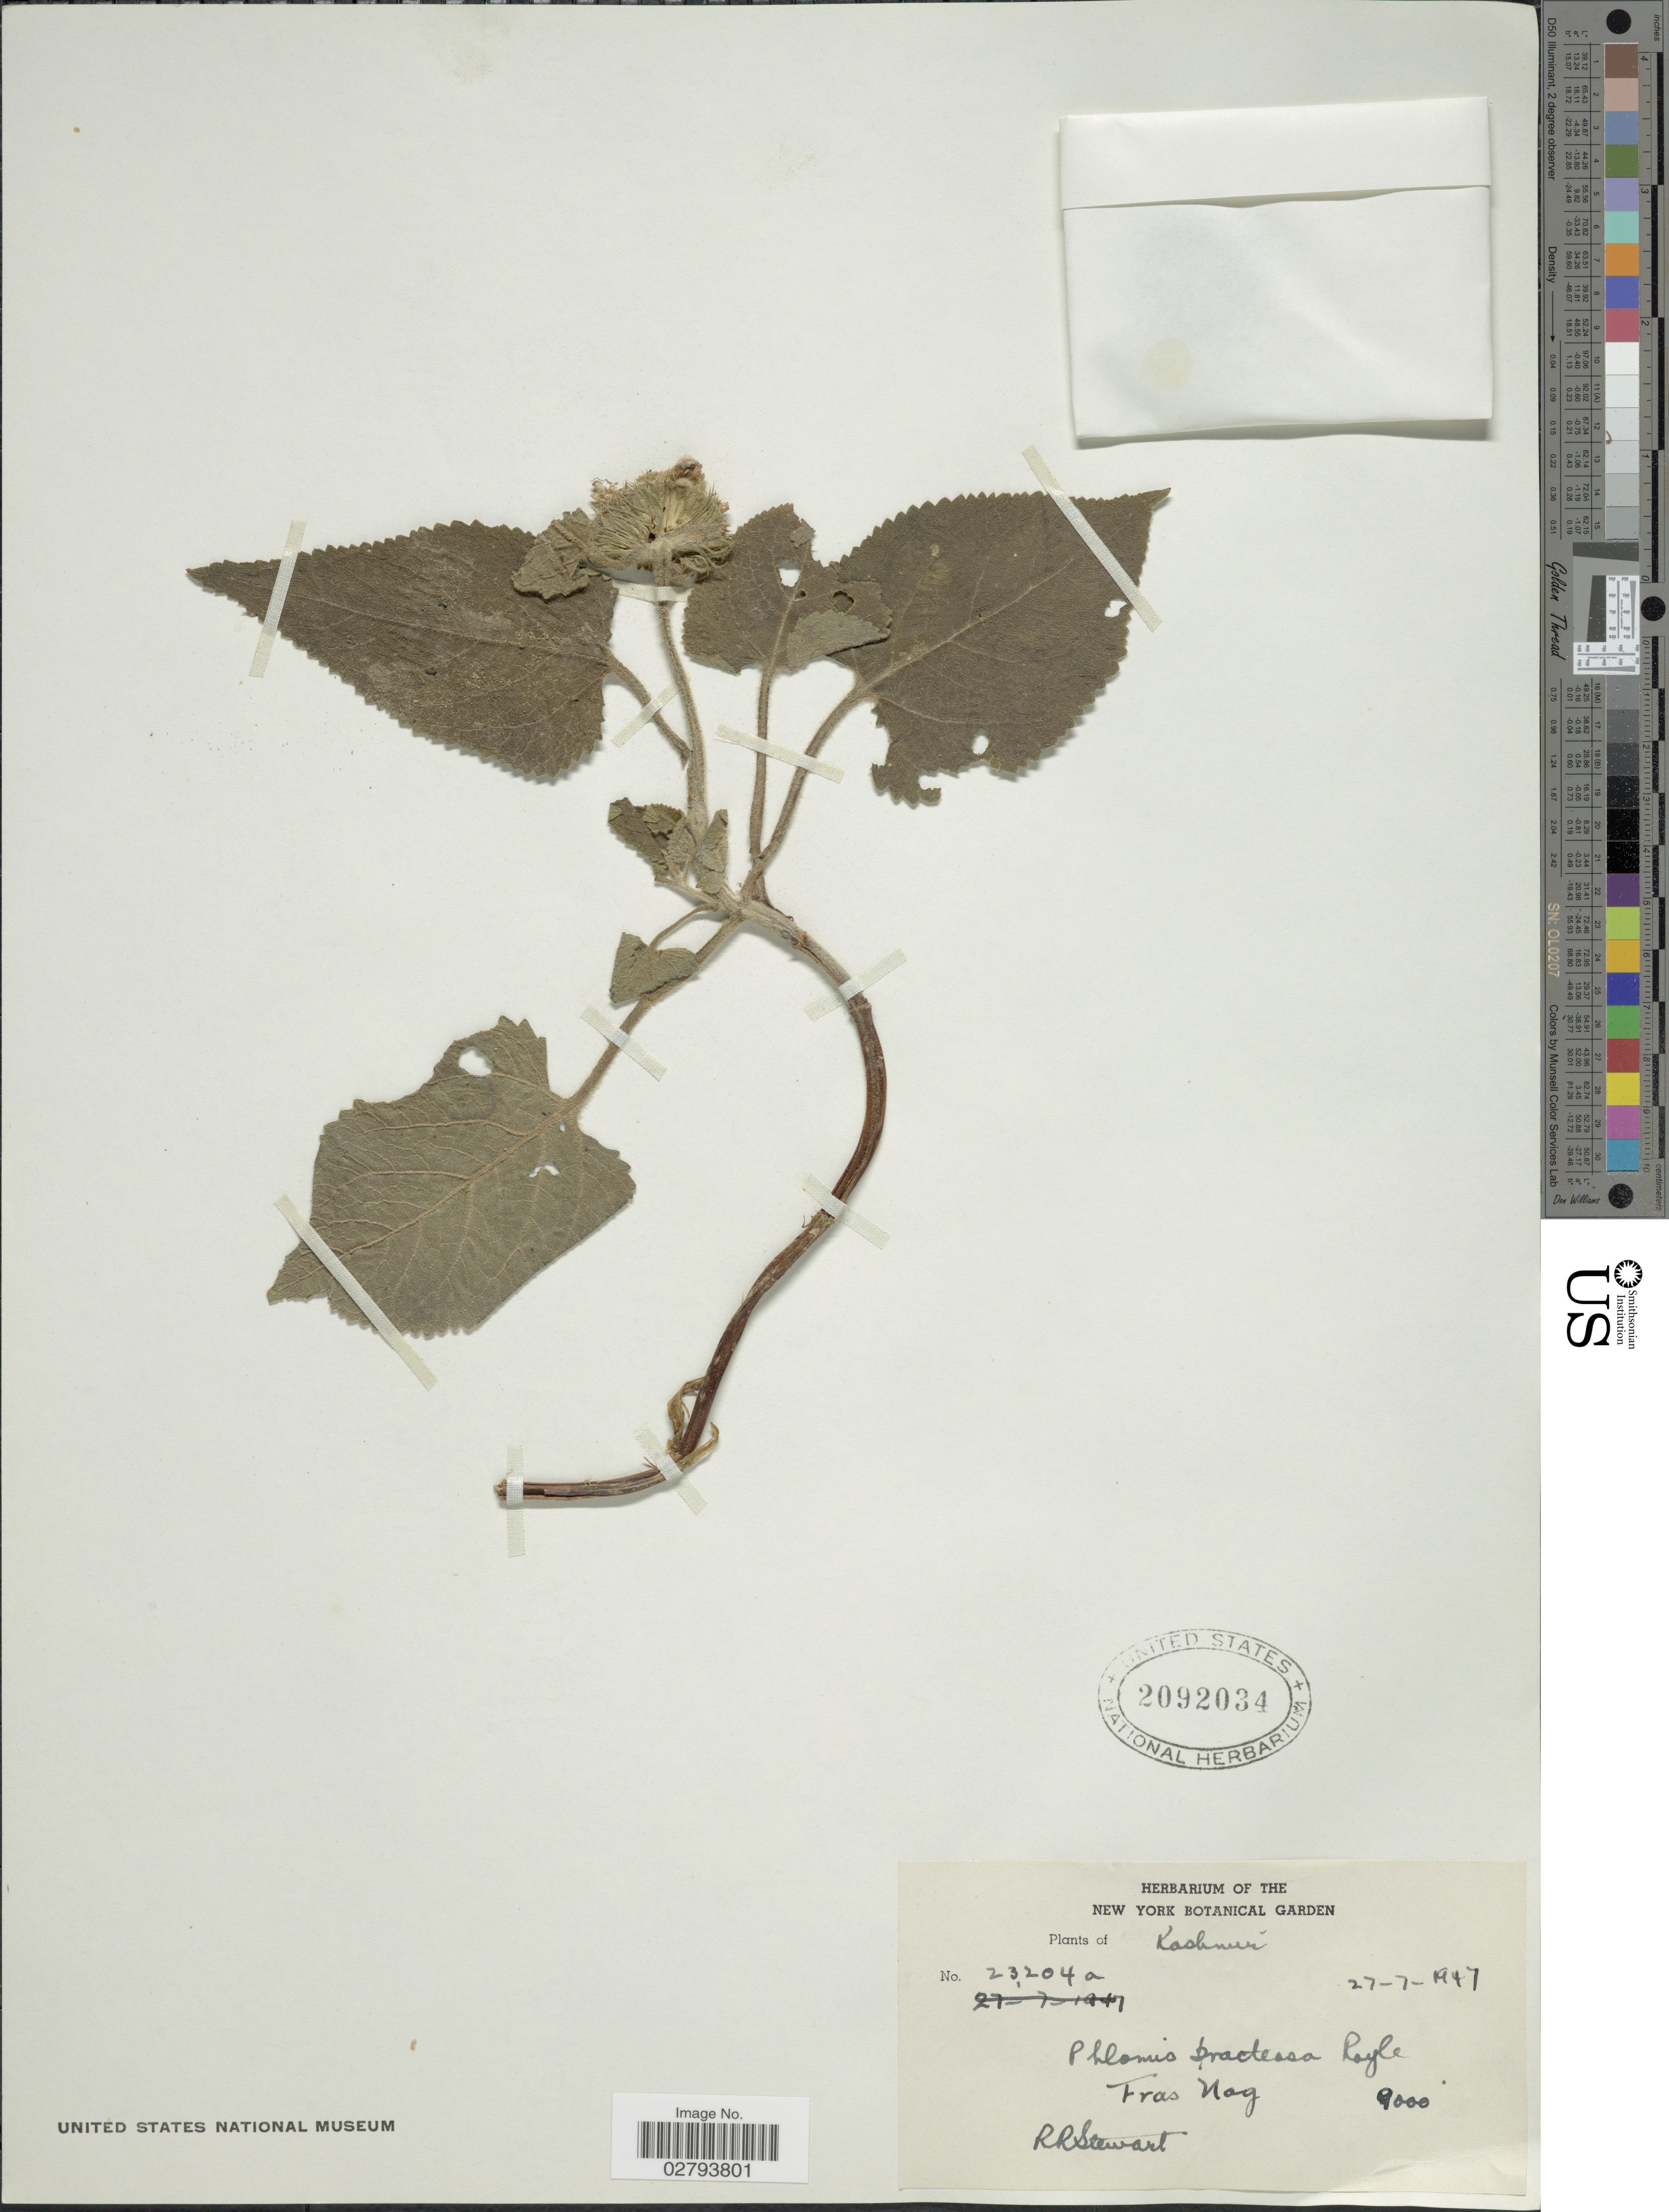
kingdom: Plantae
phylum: Tracheophyta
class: Magnoliopsida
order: Lamiales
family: Lamiaceae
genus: Phlomoides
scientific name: Phlomoides bracteosa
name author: (Royle ex Benth.) Kamelin & Makhm.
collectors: R. R. Stewart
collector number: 23204a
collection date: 1947-07-27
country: India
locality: Kashmir, Fras Nag.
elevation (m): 2743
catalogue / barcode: US 2092034